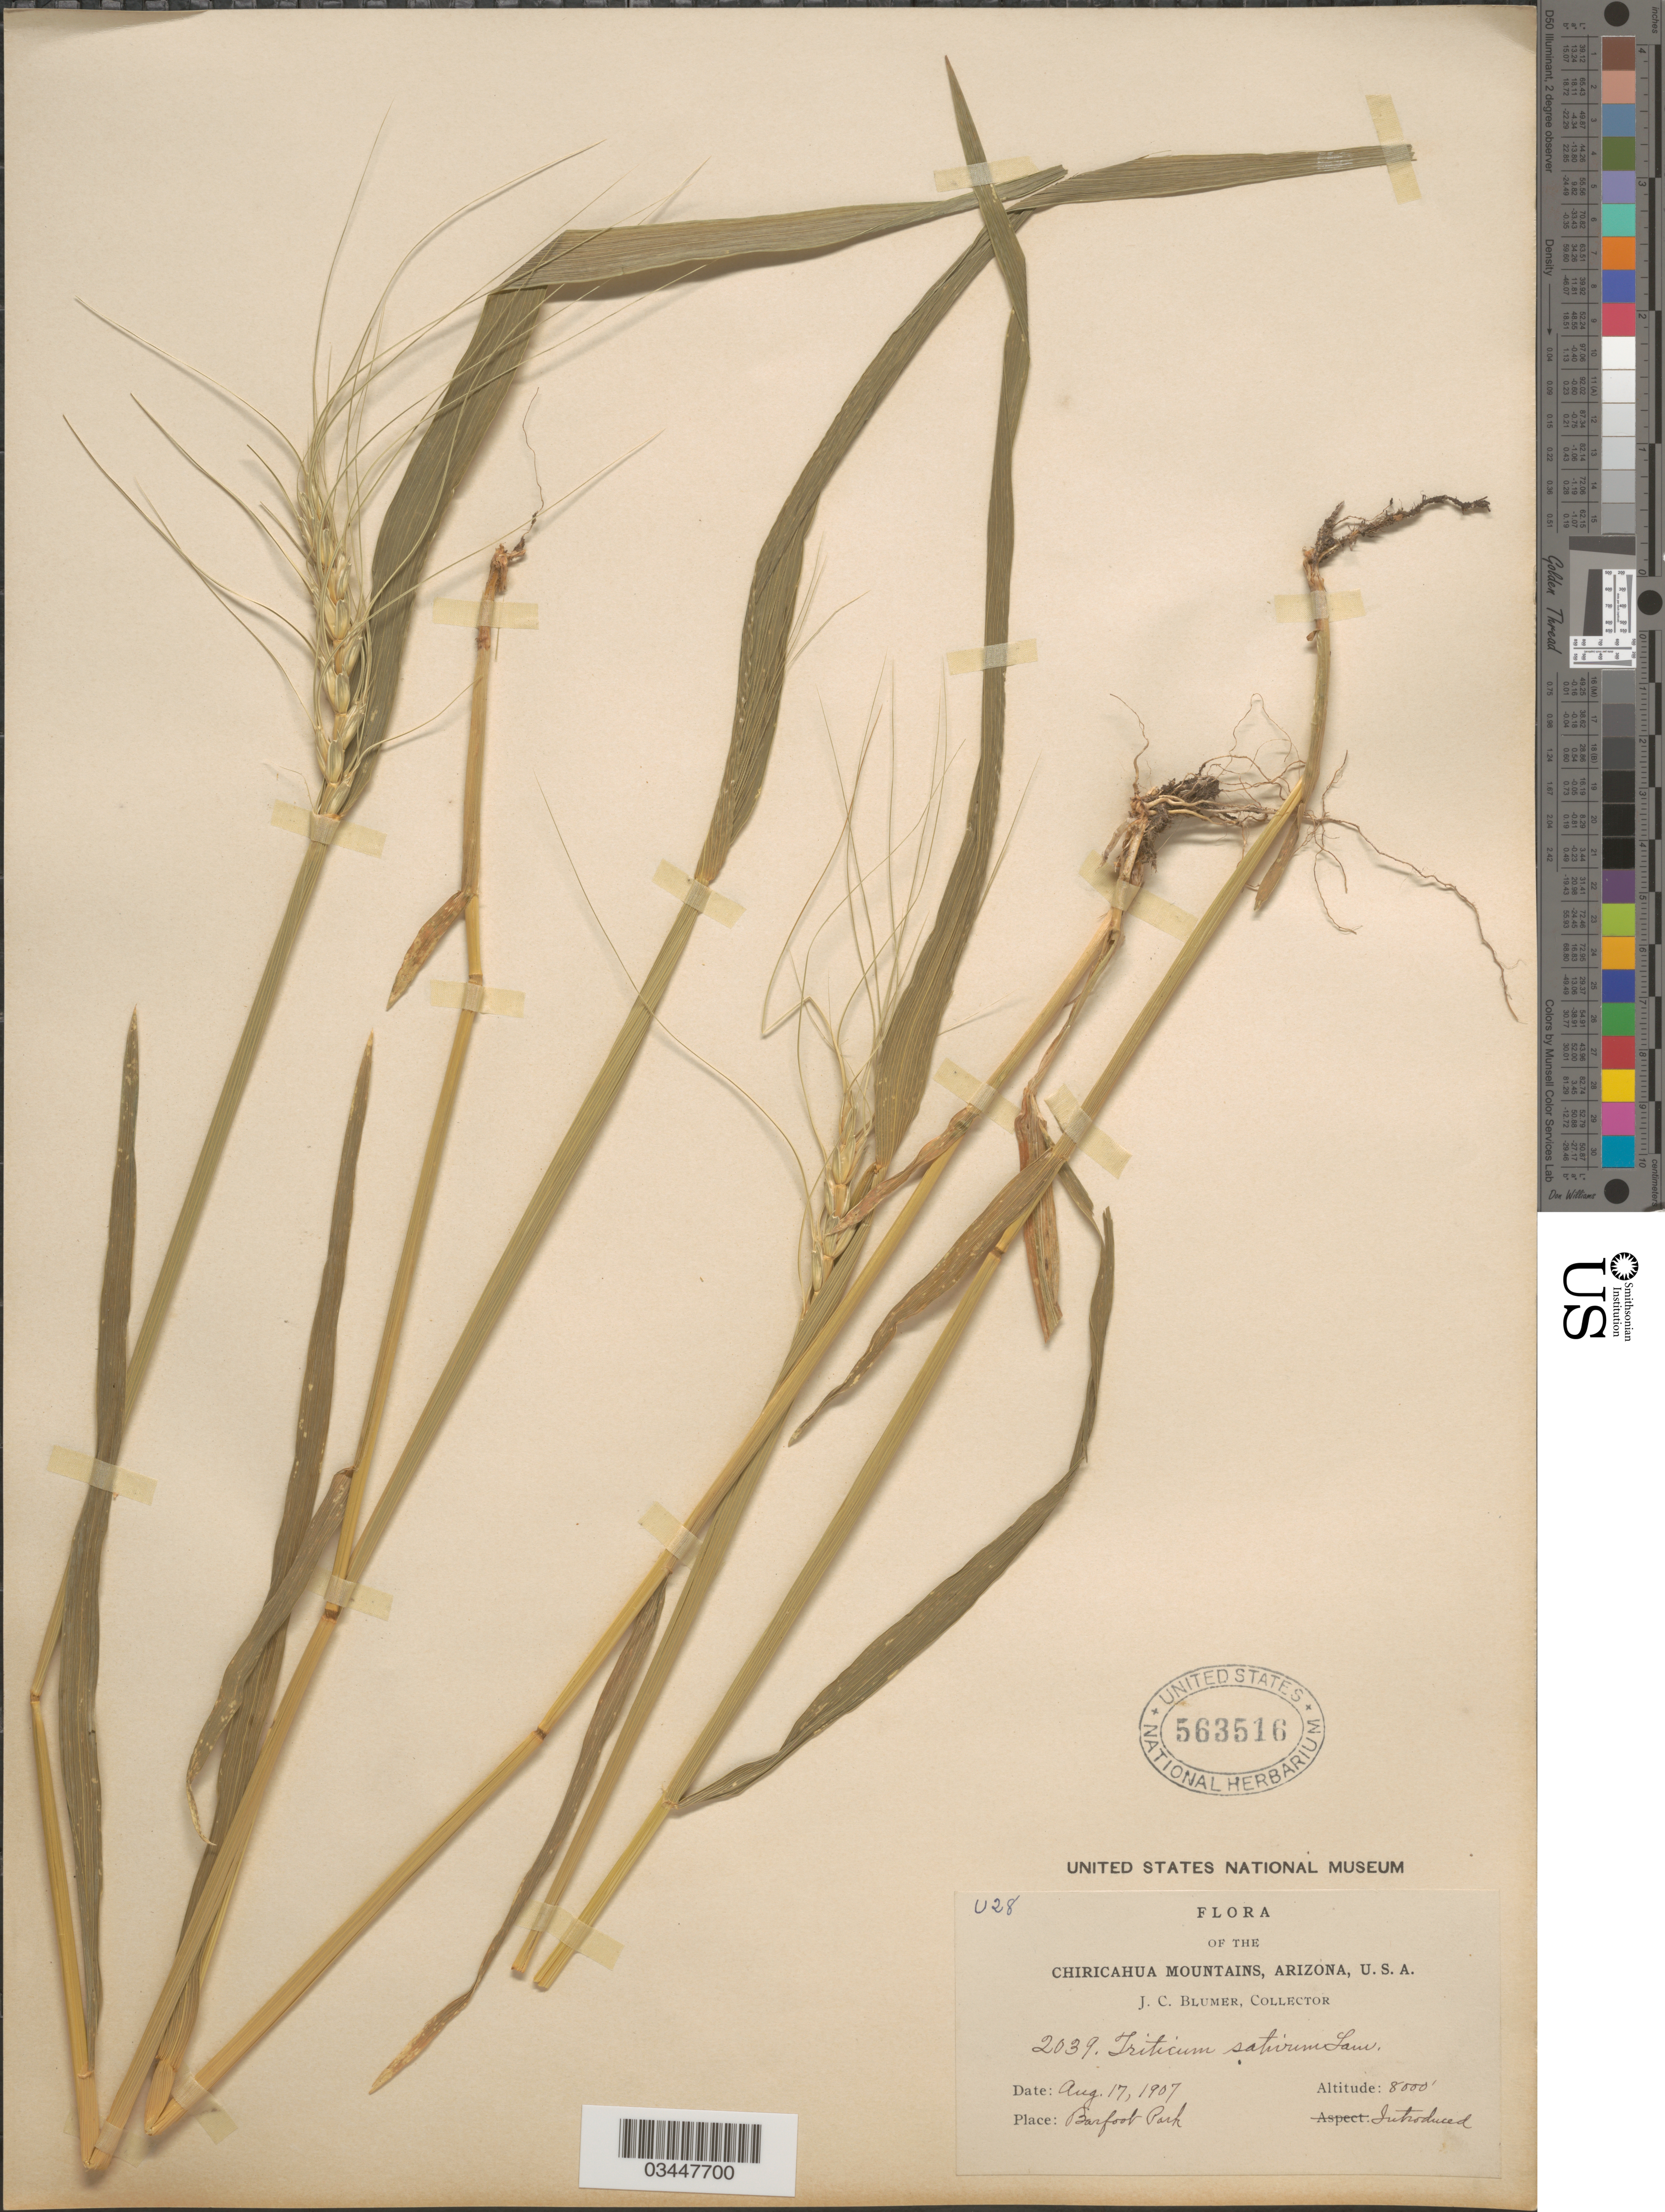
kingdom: Plantae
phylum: Tracheophyta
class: Liliopsida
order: Poales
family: Poaceae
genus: Triticum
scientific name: Triticum aestivum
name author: L.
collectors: J. C. Blumer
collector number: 2039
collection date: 1907-08-17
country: United States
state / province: Arizona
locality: The Chiricahua Mountains. Barfoot Park.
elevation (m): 2438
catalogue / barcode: US 563516